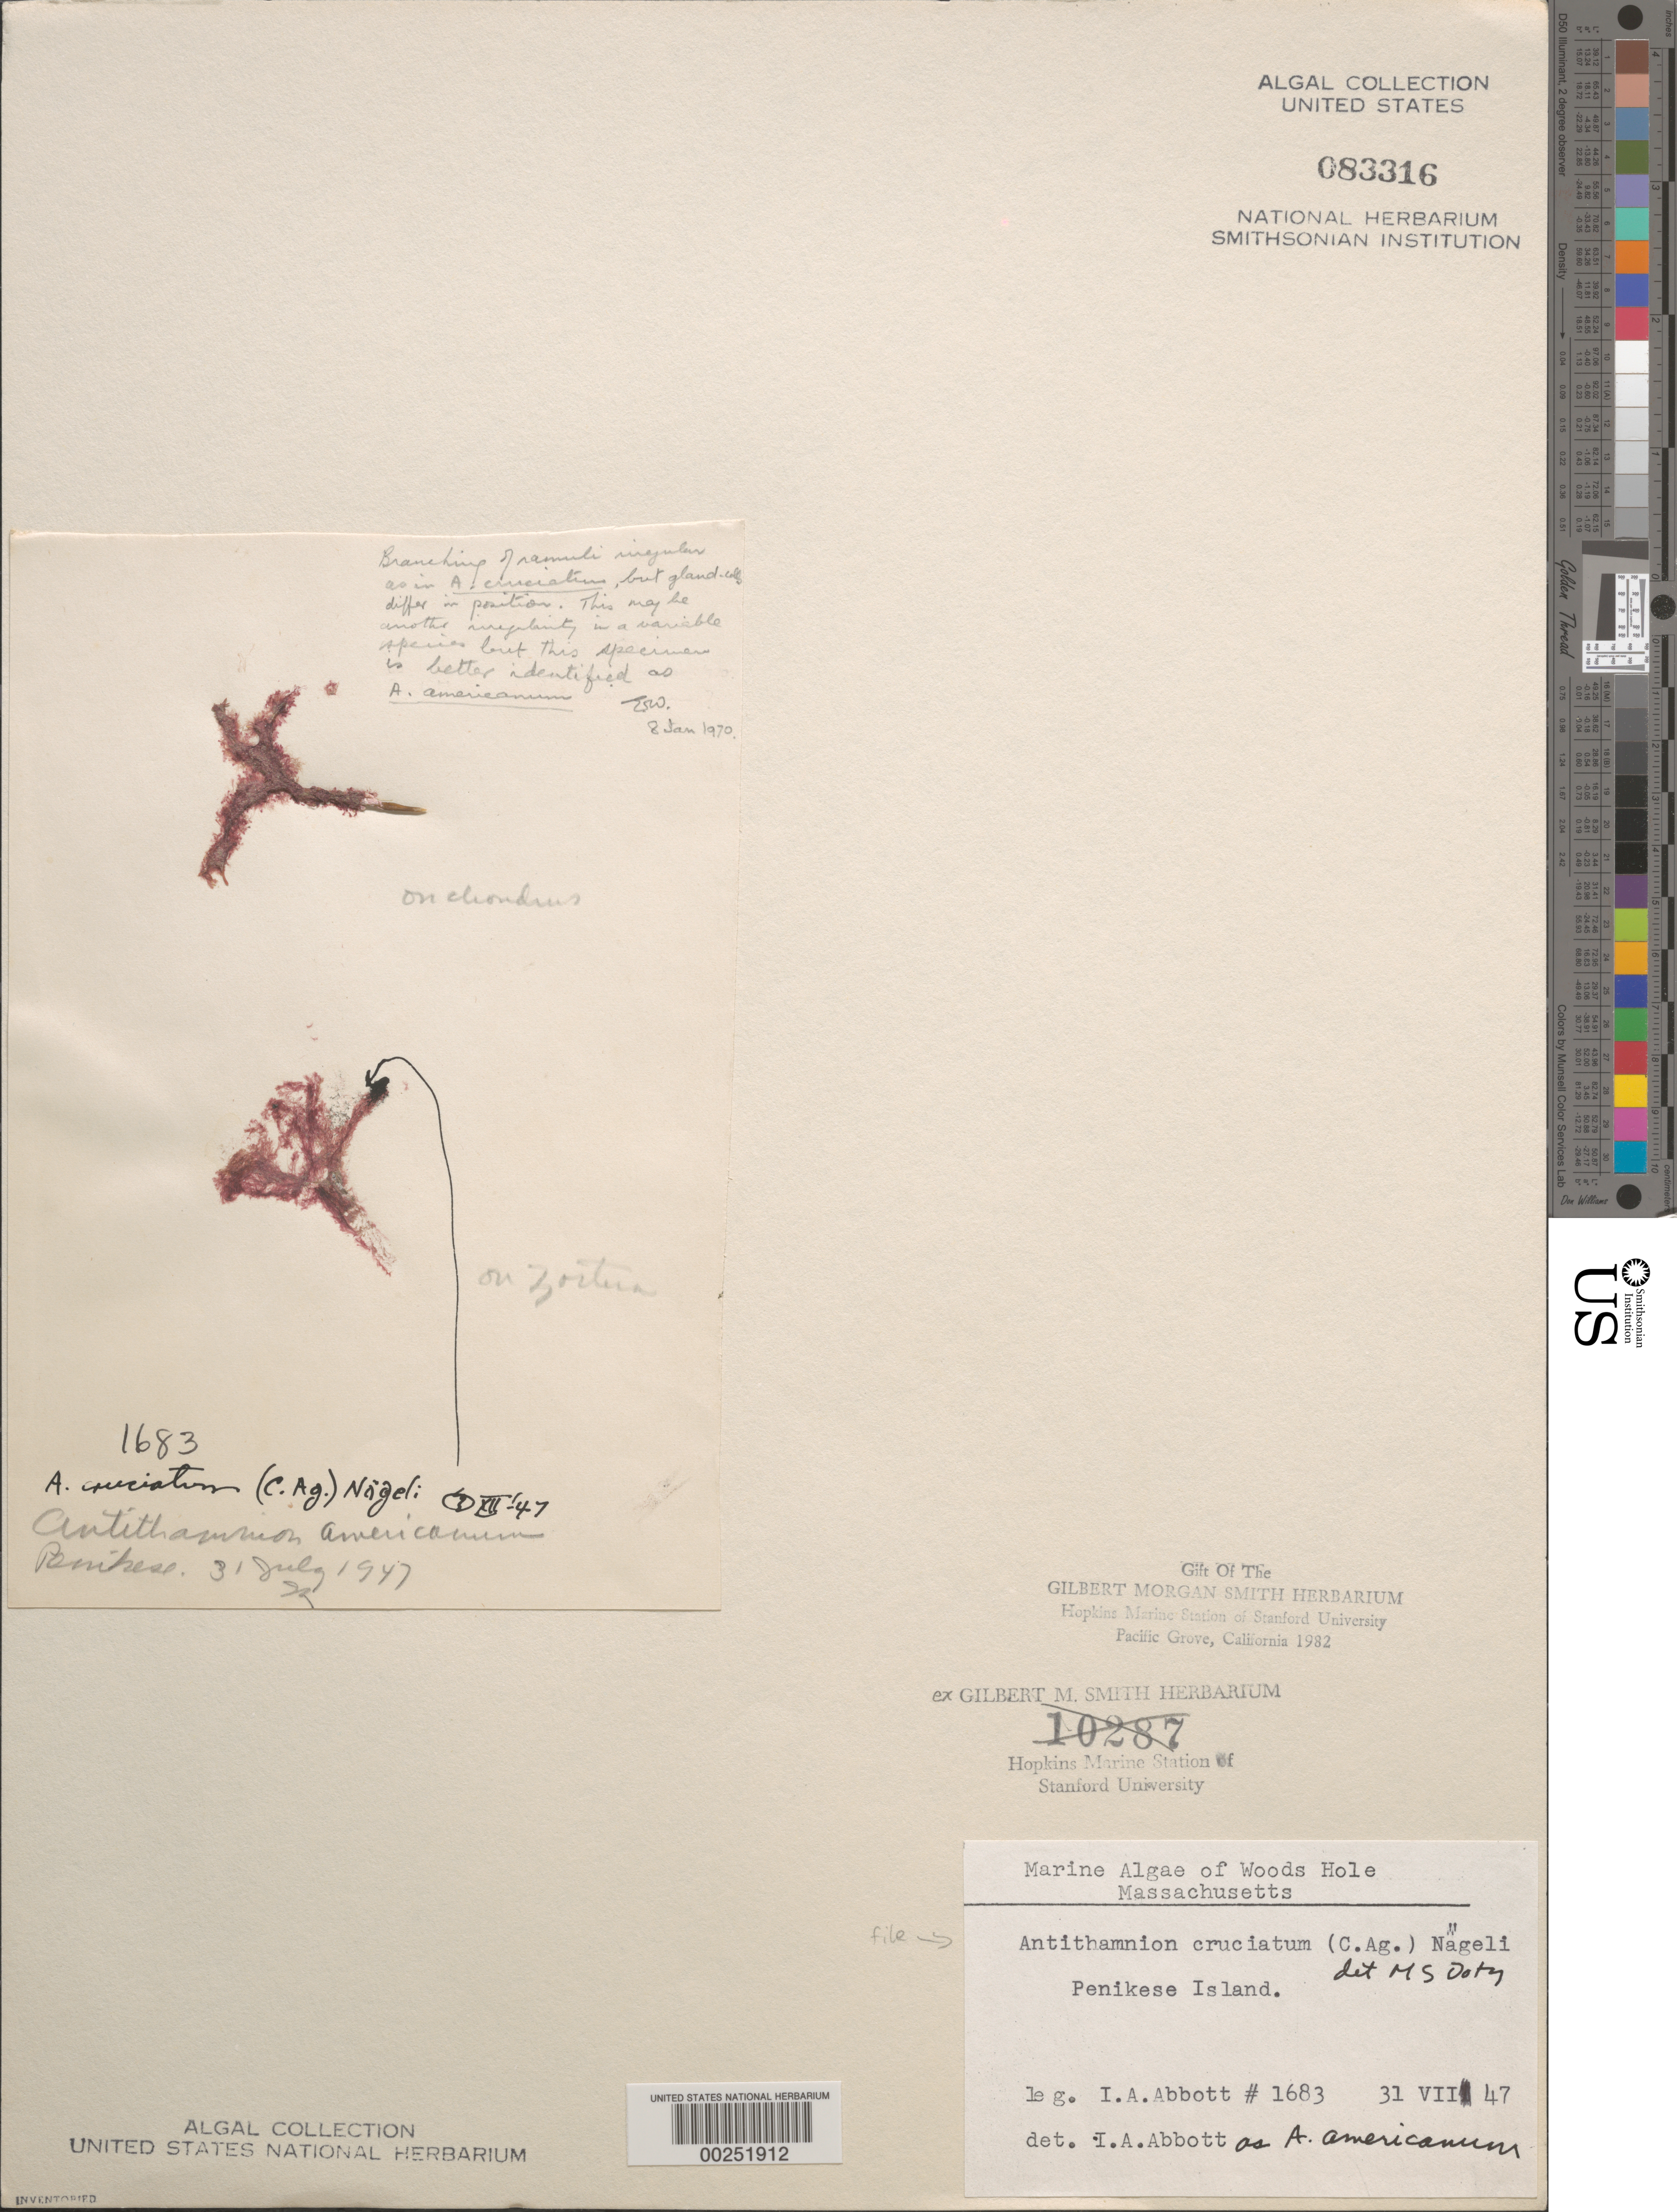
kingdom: Plantae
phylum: Rhodophyta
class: Florideophyceae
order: Ceramiales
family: Ceramiaceae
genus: Antithamnion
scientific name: Antithamnion cruciatum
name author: (C. Agardh) Näg.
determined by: Doty, M. S.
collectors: I. A. Abbott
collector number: IAA 1683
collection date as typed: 31 Jul 1947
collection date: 1947-07-31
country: United States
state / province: Massachusetts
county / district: Dukes County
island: Penikese Island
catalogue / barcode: US 83316